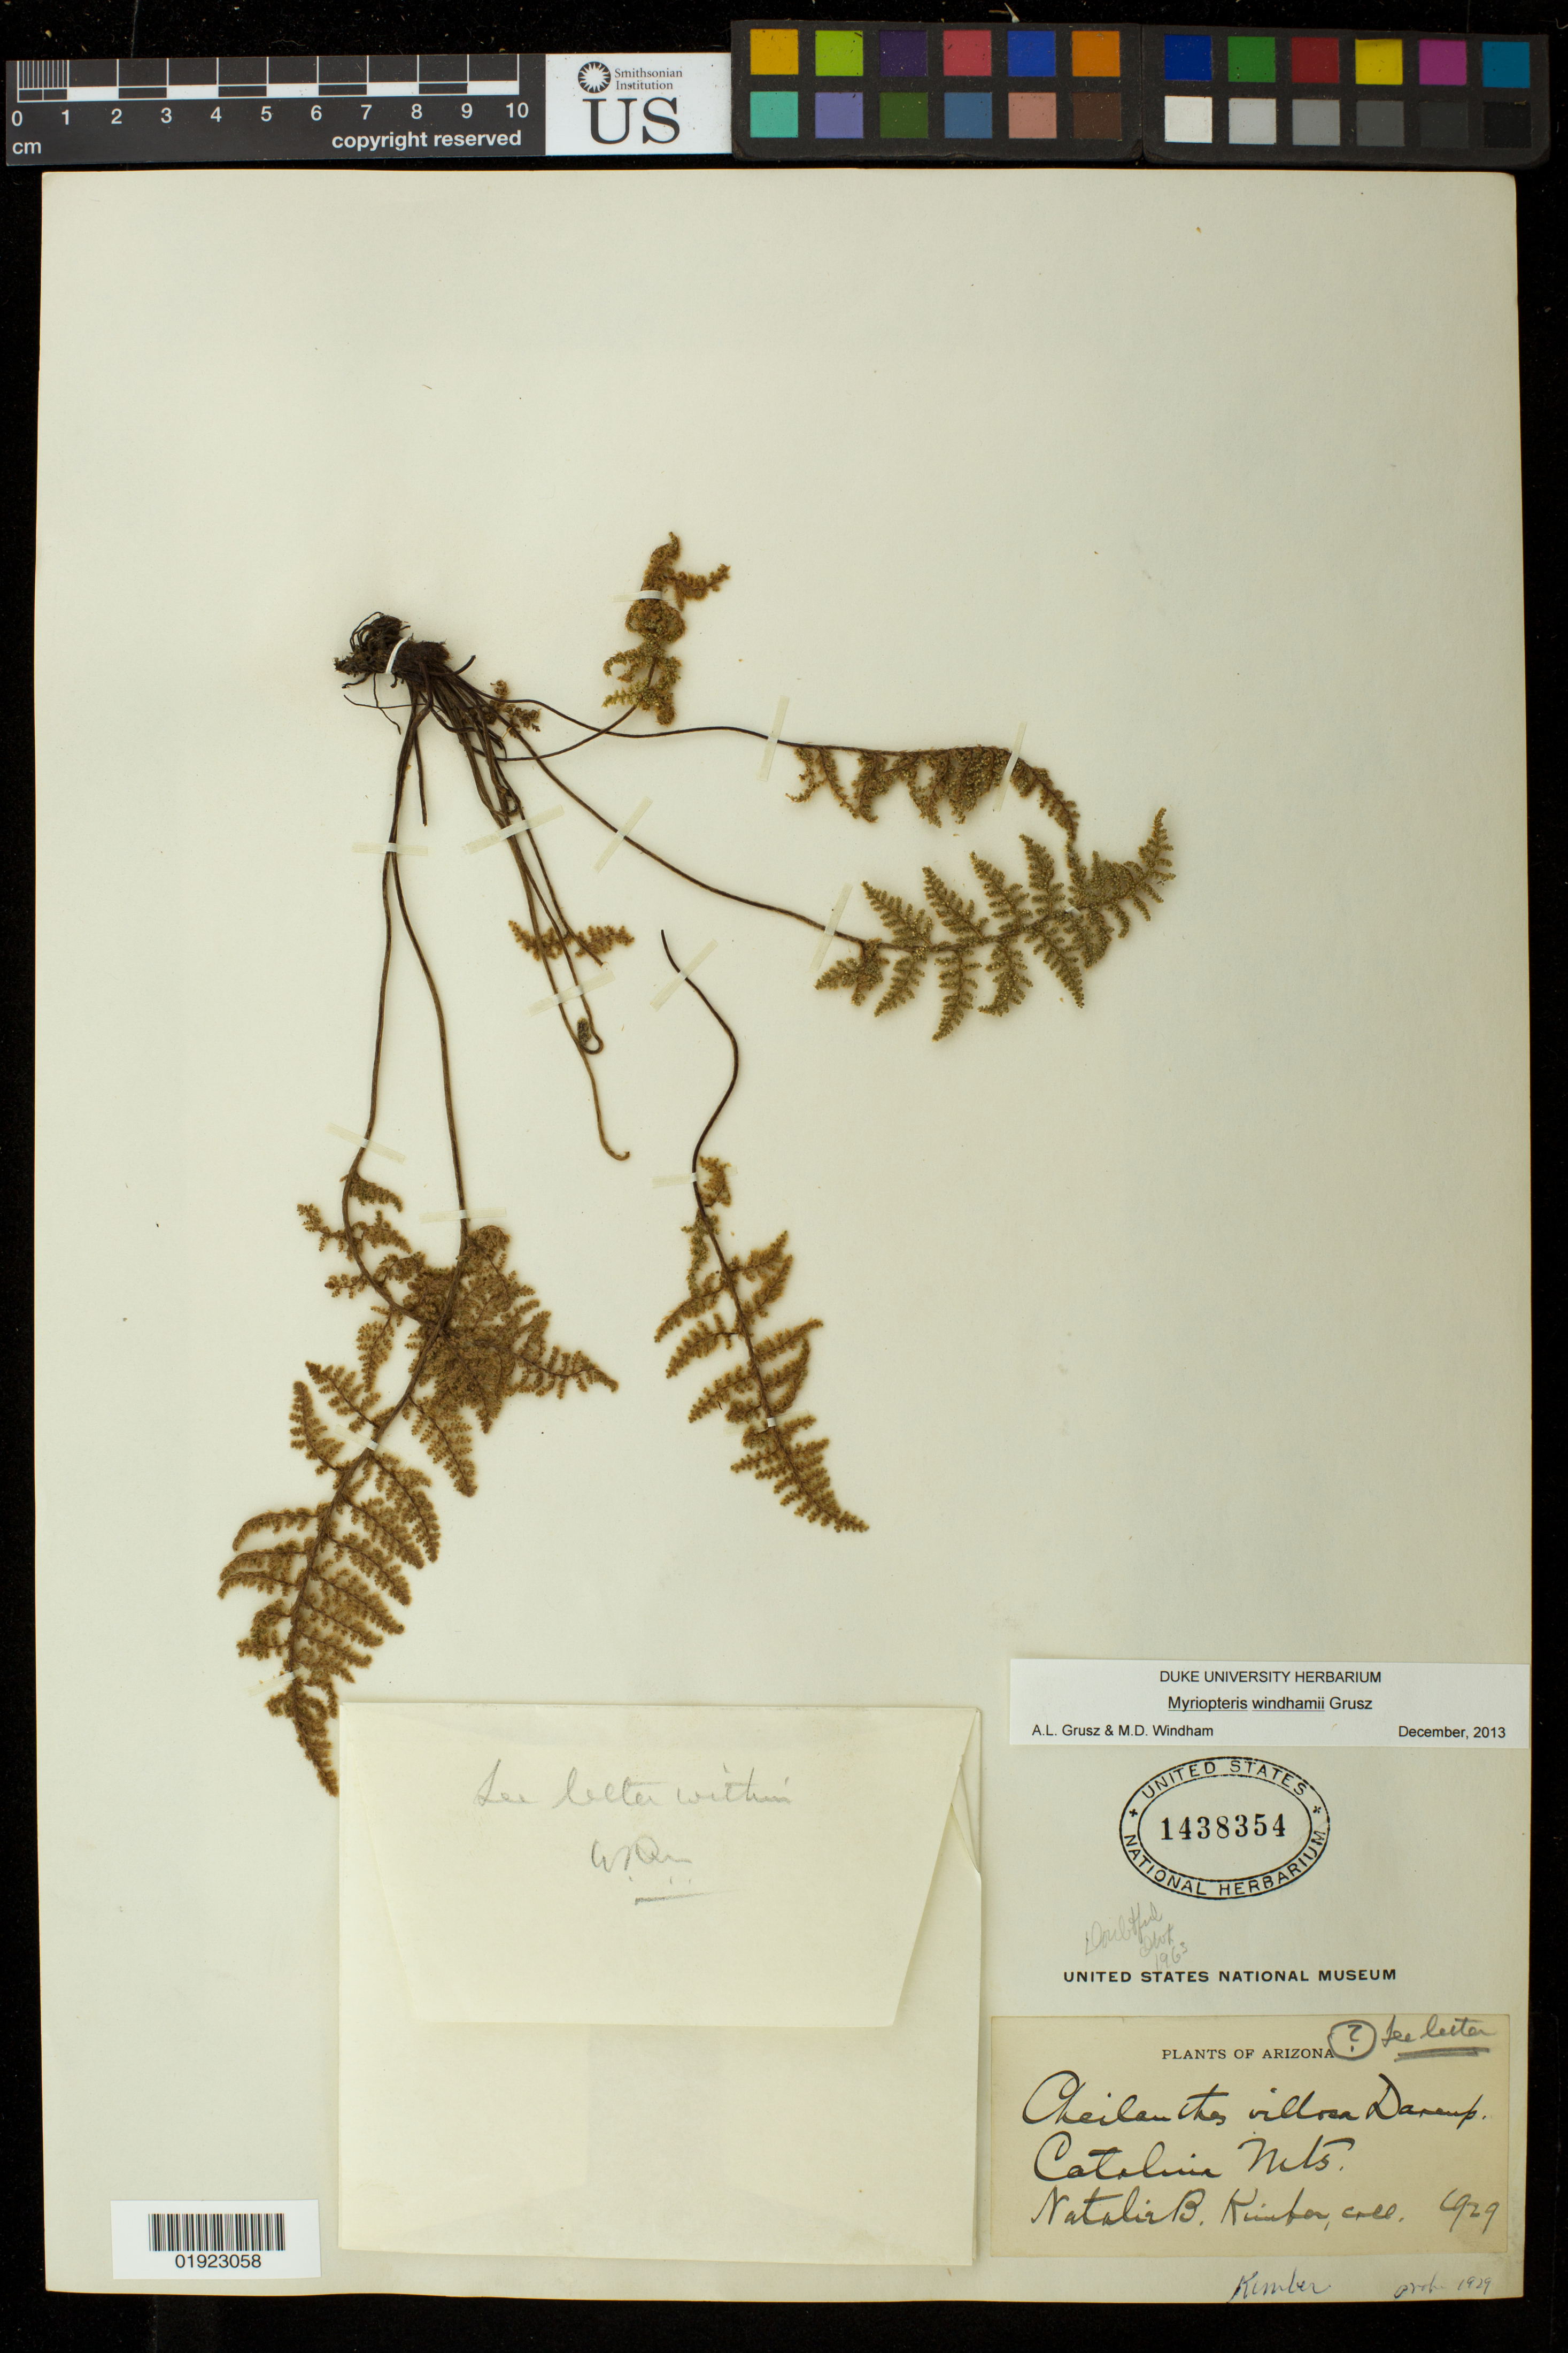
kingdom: Plantae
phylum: Tracheophyta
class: Polypodiopsida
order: Polypodiales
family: Pteridaceae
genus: Myriopteris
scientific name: Myriopteris windhamii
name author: Grusz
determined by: Grusz, A. L.; Windham, M. D.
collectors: N. Kimber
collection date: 1929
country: United States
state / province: Arizona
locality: Catalina Mts.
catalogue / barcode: US 1438354